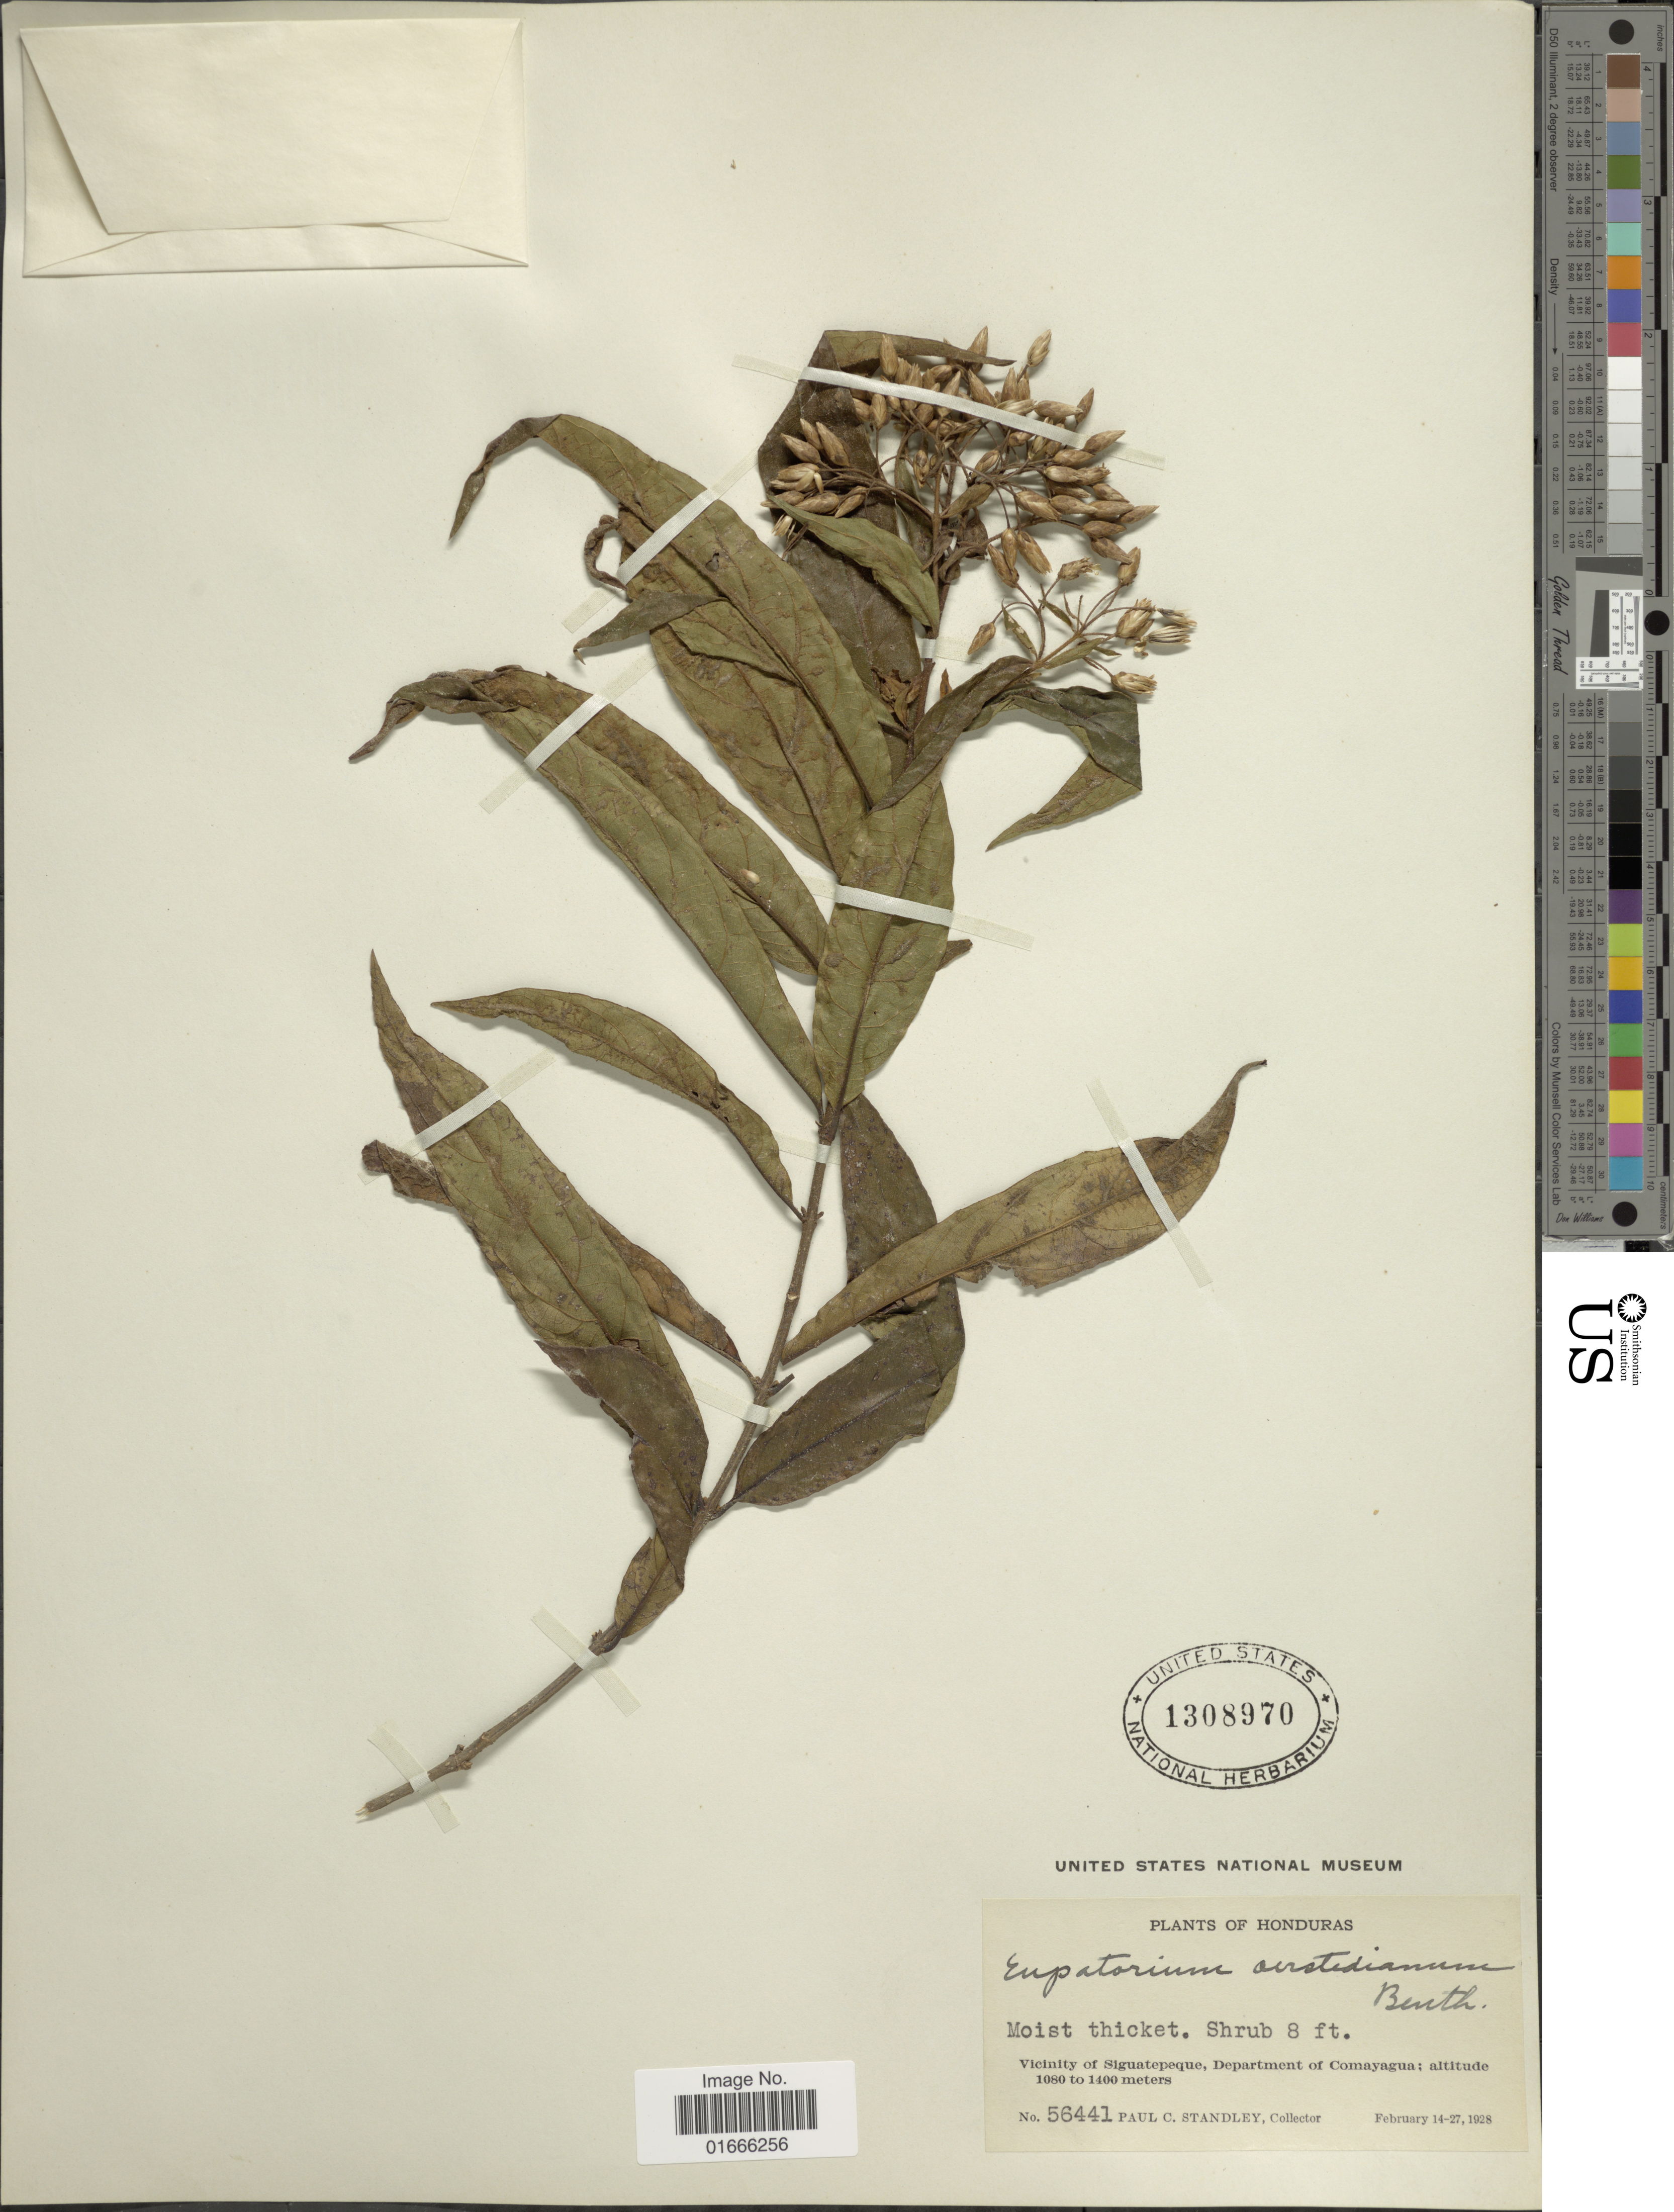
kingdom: Plantae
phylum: Tracheophyta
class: Magnoliopsida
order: Asterales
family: Asteraceae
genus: Chromolaena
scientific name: Chromolaena oerstediana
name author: (B.L. Rob. ex Oerst.) R.M. King & H. Rob.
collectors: P. C. Standley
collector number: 56441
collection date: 1928-02-14/1928-02-27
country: Honduras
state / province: Comayagua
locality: Vicinity of Siguatepeque, Department of Comayagua.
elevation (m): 1080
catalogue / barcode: US 1308970